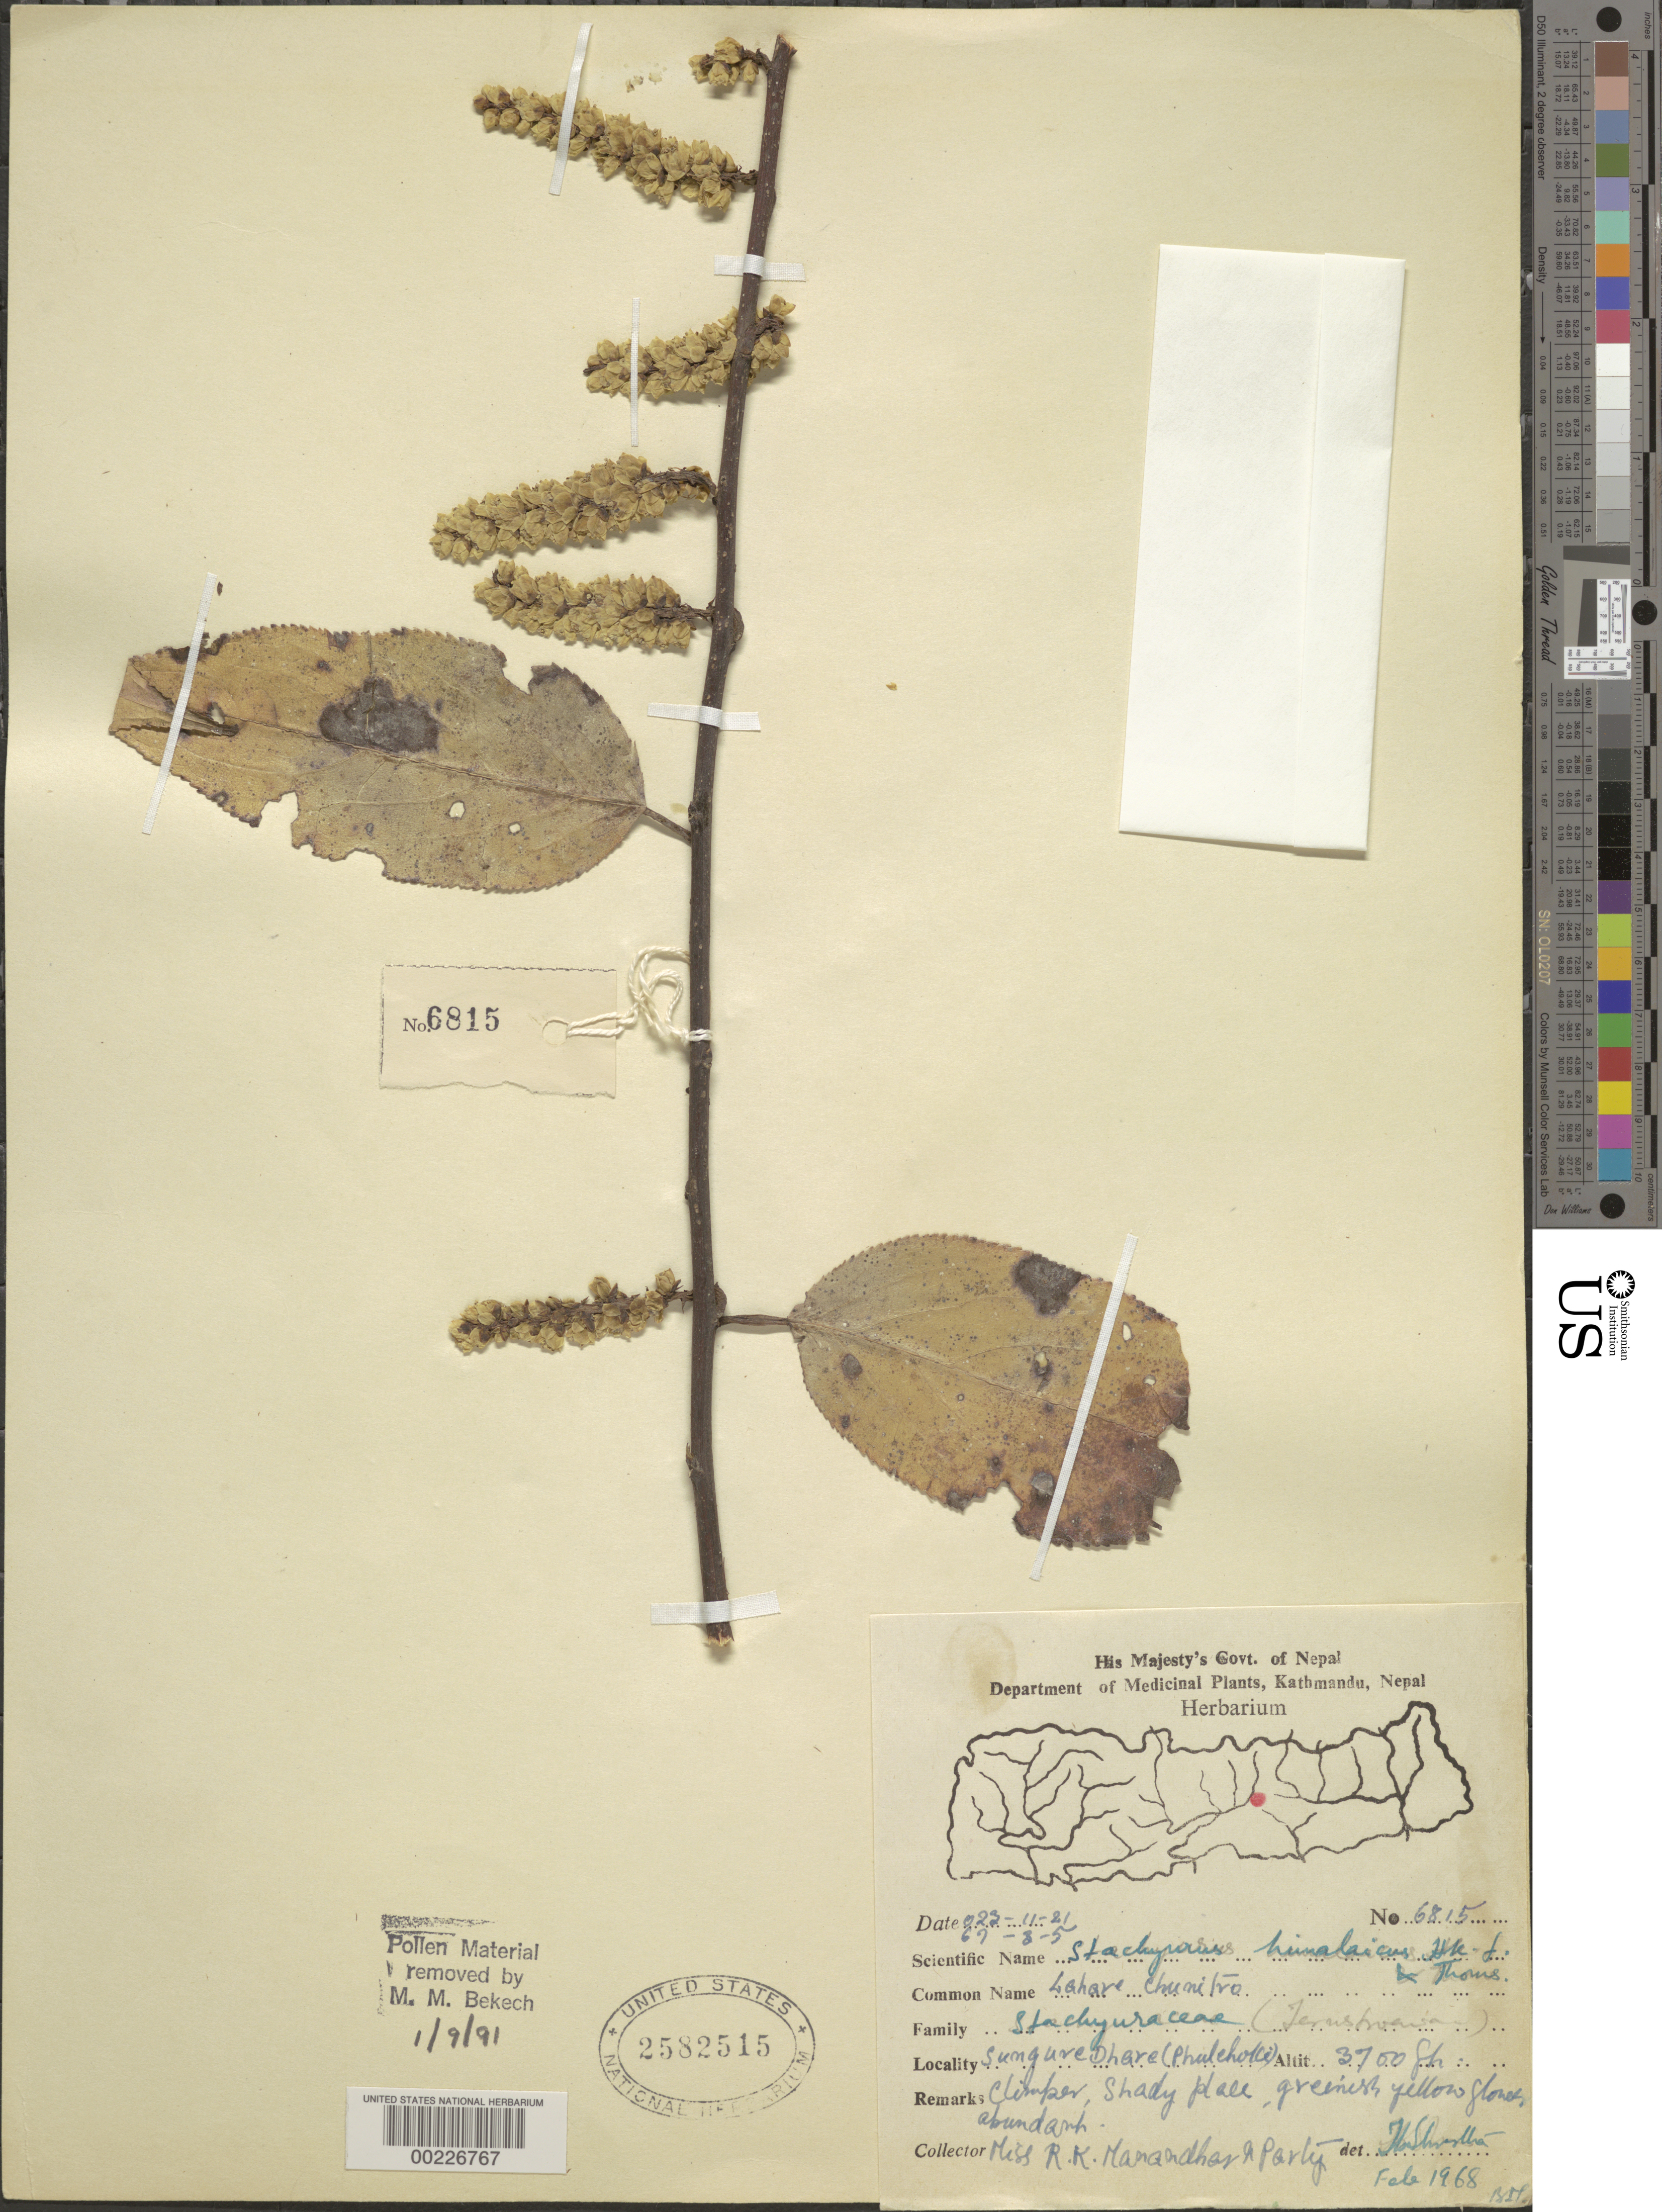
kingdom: Plantae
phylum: Tracheophyta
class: Magnoliopsida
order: Crossosomatales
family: Stachyuraceae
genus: Stachyurus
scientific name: Stachyurus himalaicus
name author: Hook. f. & Thomson ex Benth.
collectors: R. Manandhar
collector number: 6815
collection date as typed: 08 May 1967 or 05 Aug 1967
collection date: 1967-05-08 or 1967-08-05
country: Nepal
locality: Sungure dhara (phaleholce)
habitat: Shady place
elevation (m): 1128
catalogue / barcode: US 2582515